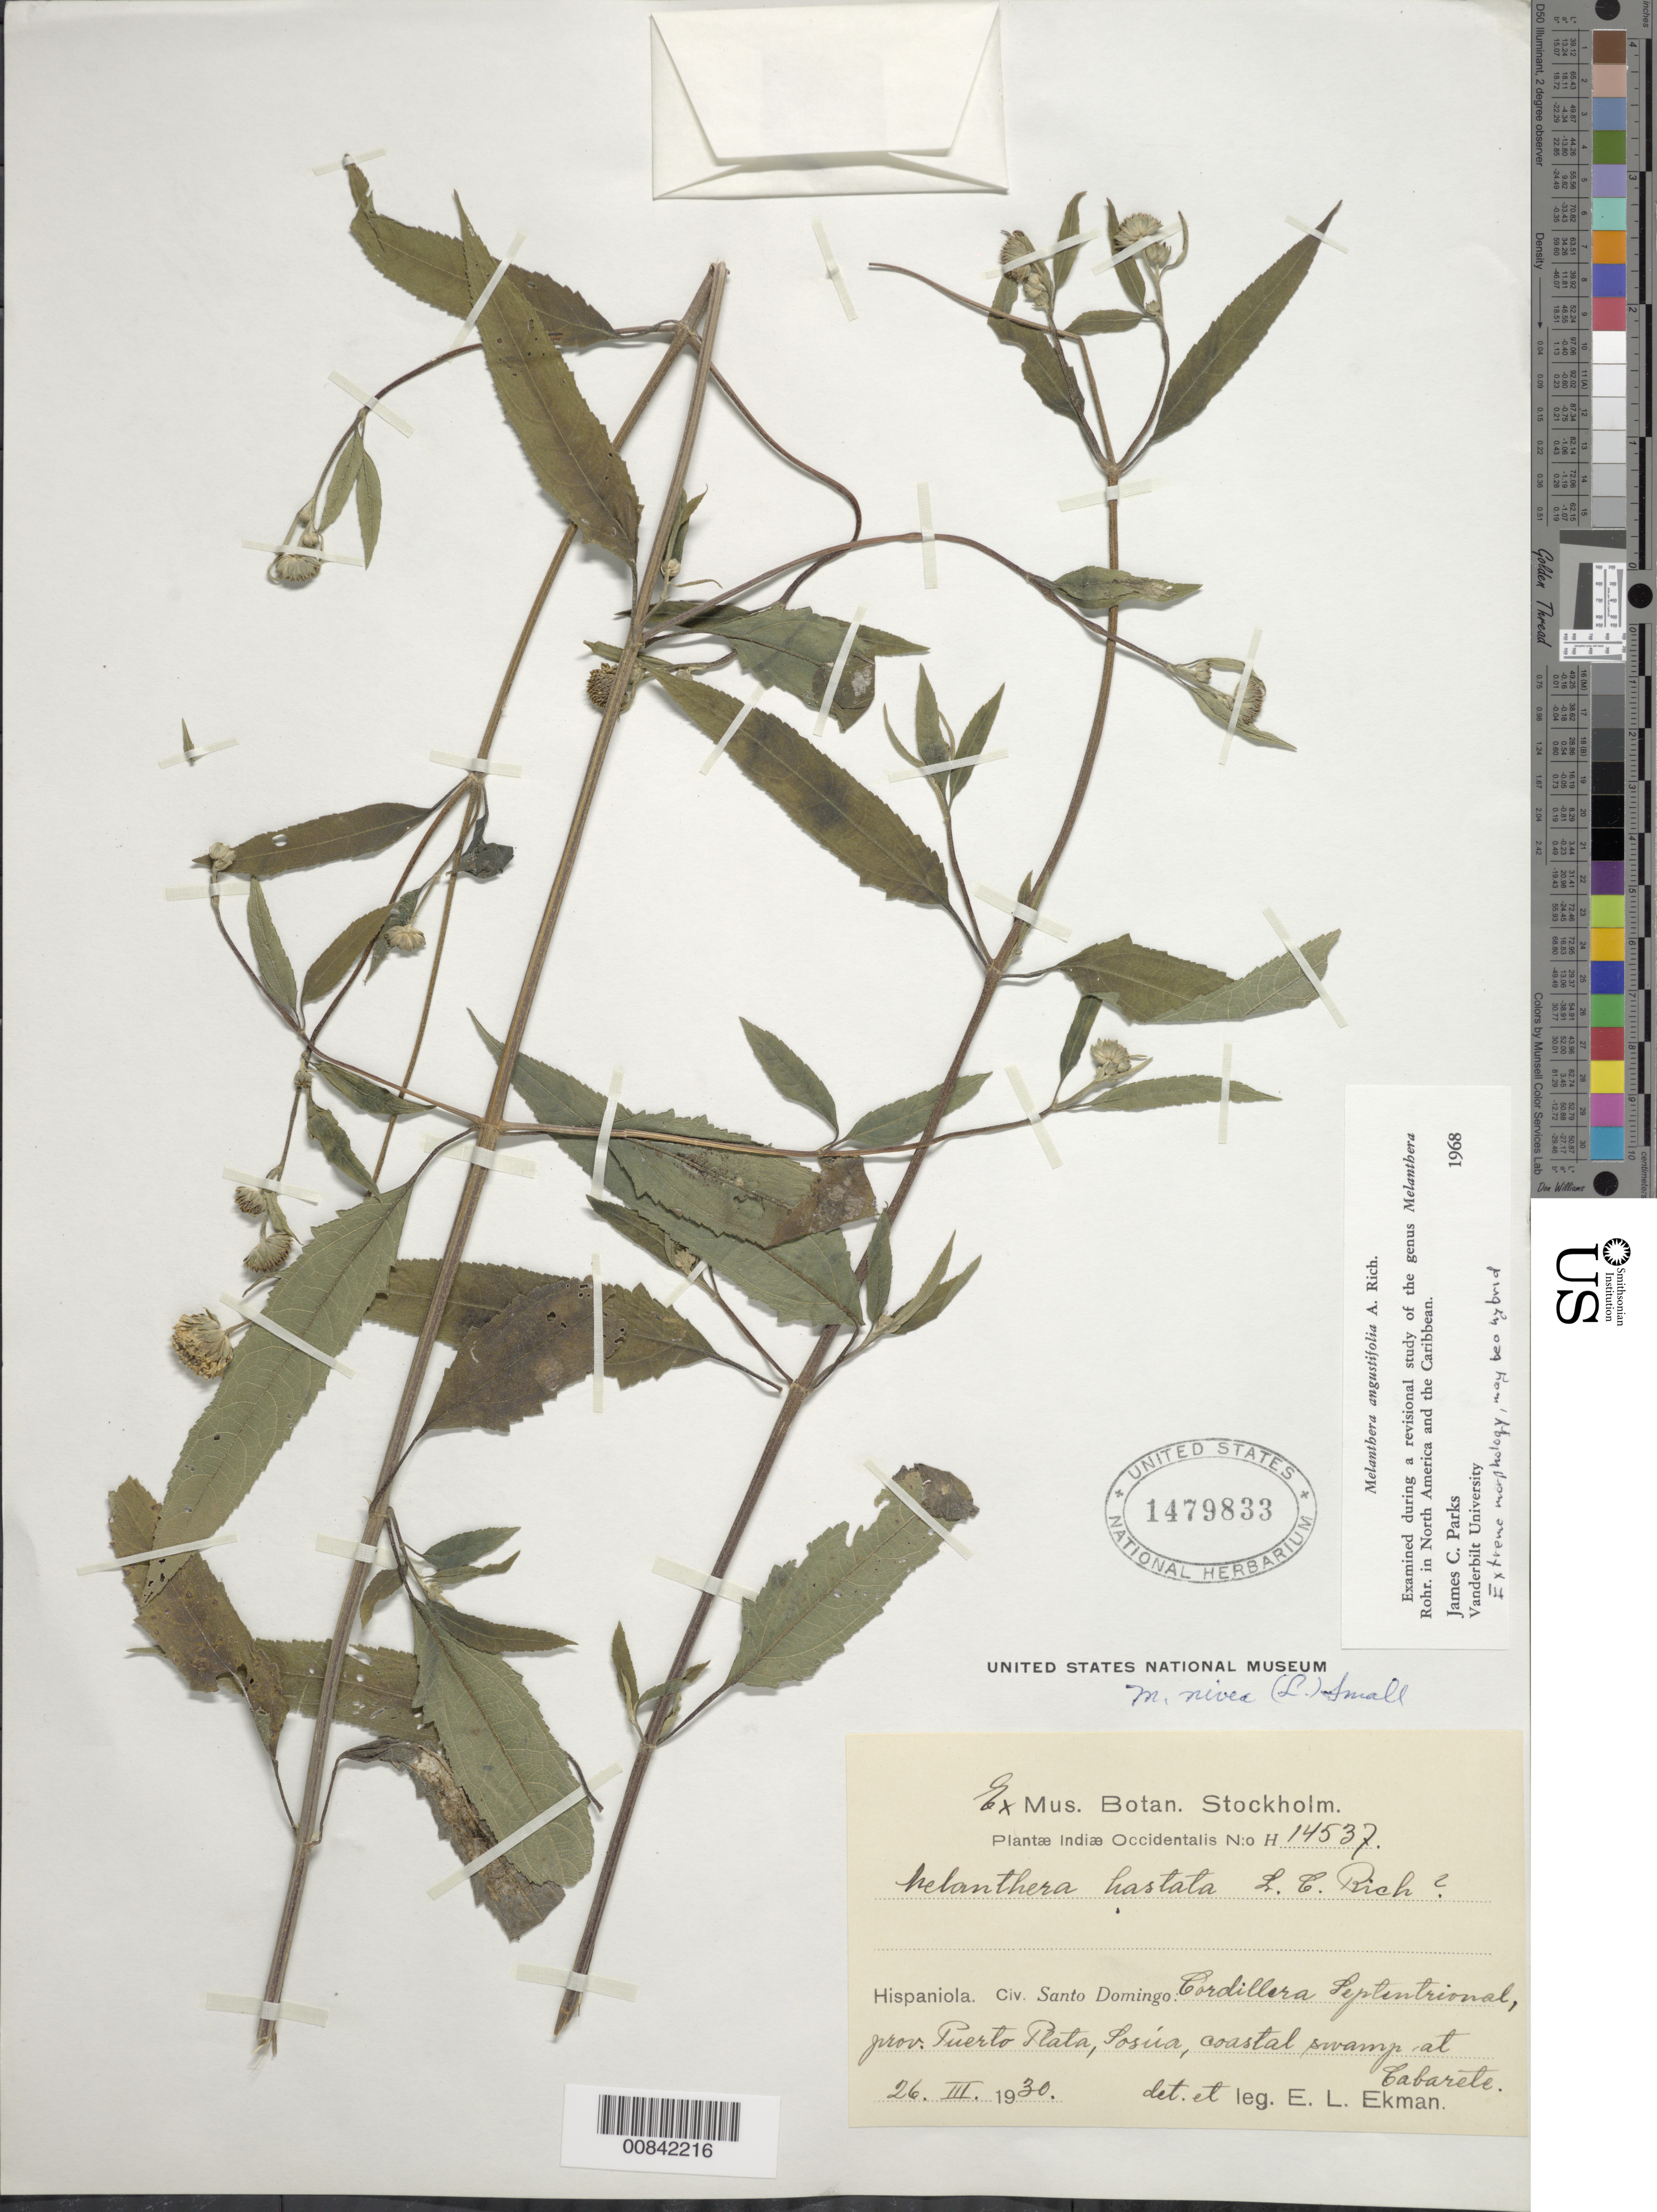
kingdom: Plantae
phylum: Tracheophyta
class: Magnoliopsida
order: Asterales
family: Asteraceae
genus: Melanthera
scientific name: Melanthera angustifolia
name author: A. Rich. in Sagra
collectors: E. L. Ekman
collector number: H 14537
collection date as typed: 26 Mar 1930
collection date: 1930-03-26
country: Dominican Republic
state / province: Puerto Plata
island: Hispaniola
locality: Cordillera Septentrional, Sosúa, at Cabarete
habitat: Coastal swamps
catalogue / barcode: US 1479833